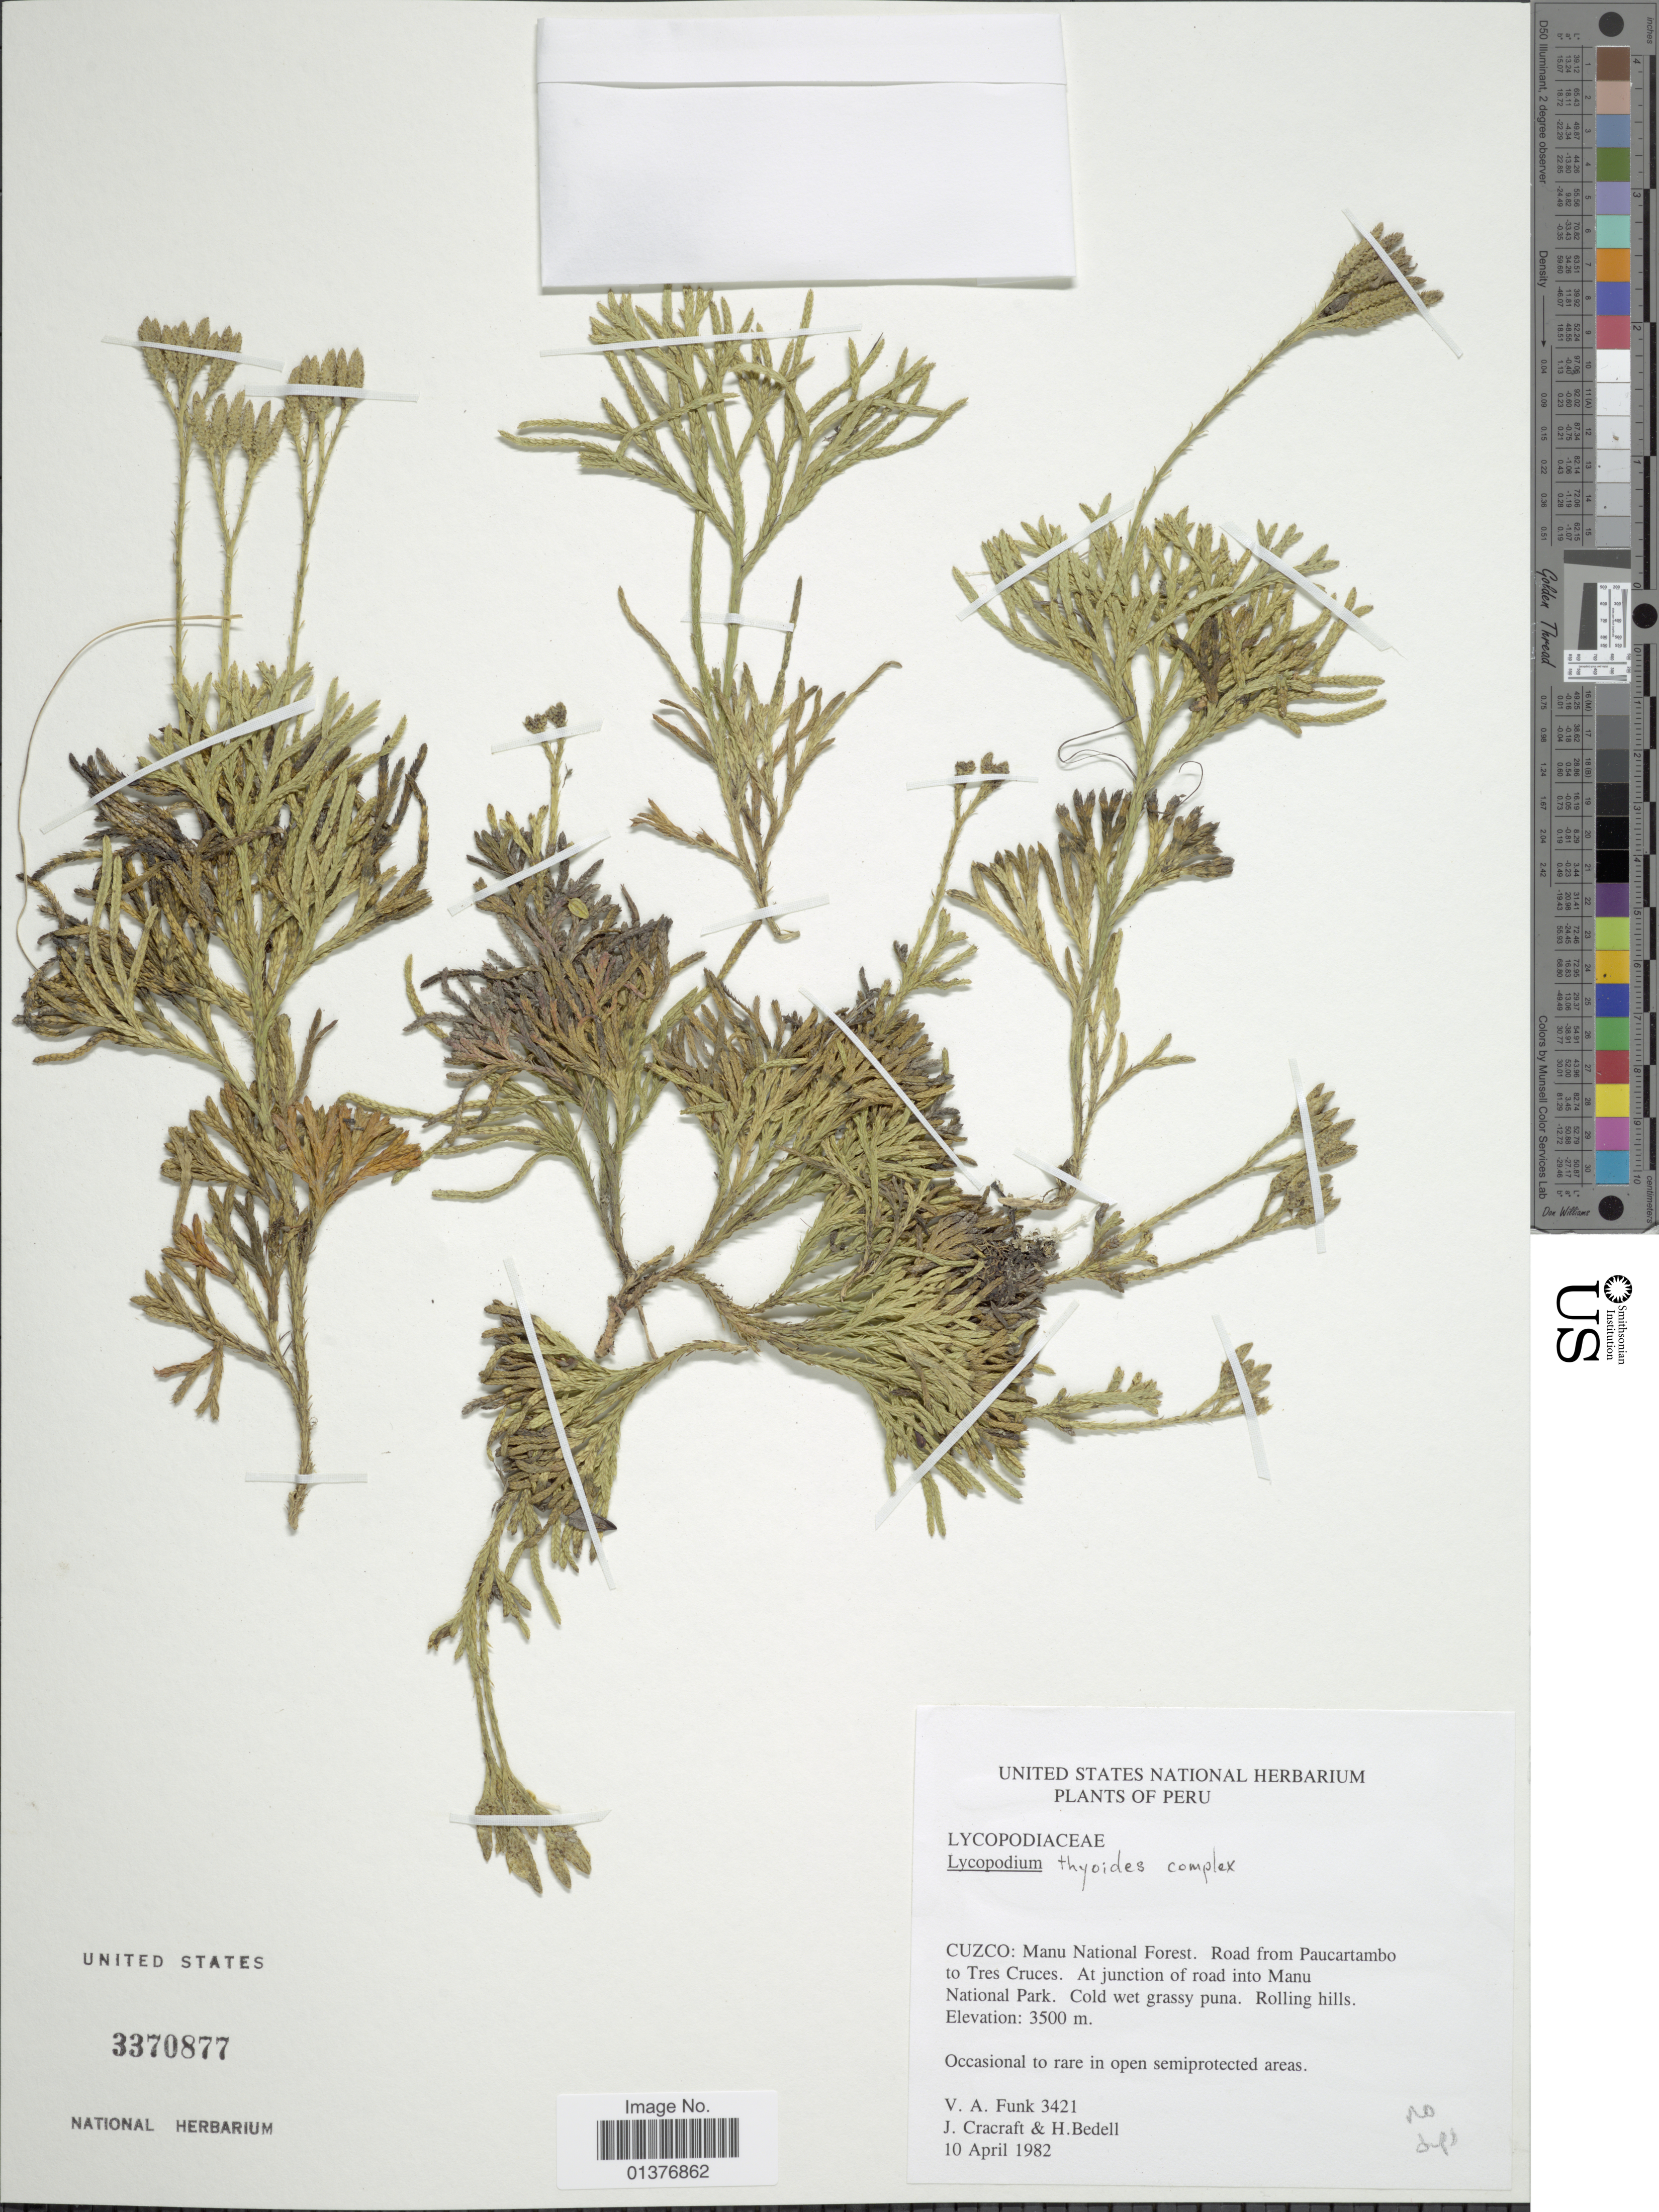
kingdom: Plantae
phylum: Tracheophyta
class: Lycopodiopsida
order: Lycopodiales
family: Lycopodiaceae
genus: Diphasiastrum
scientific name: Diphasiastrum thyoides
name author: (Humb. & Bonpl. ex Willd.) Holub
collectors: V. Funk, J. L. Cracraft & H. Bedell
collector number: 3421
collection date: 1982-04-10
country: Peru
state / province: Cusco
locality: Manu National Forest, road from Paucartambo to Tres Cruces, at junction of road into Manu National Park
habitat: Cold wet grassy puna; rolling hills.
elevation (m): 3500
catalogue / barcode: US 3370877